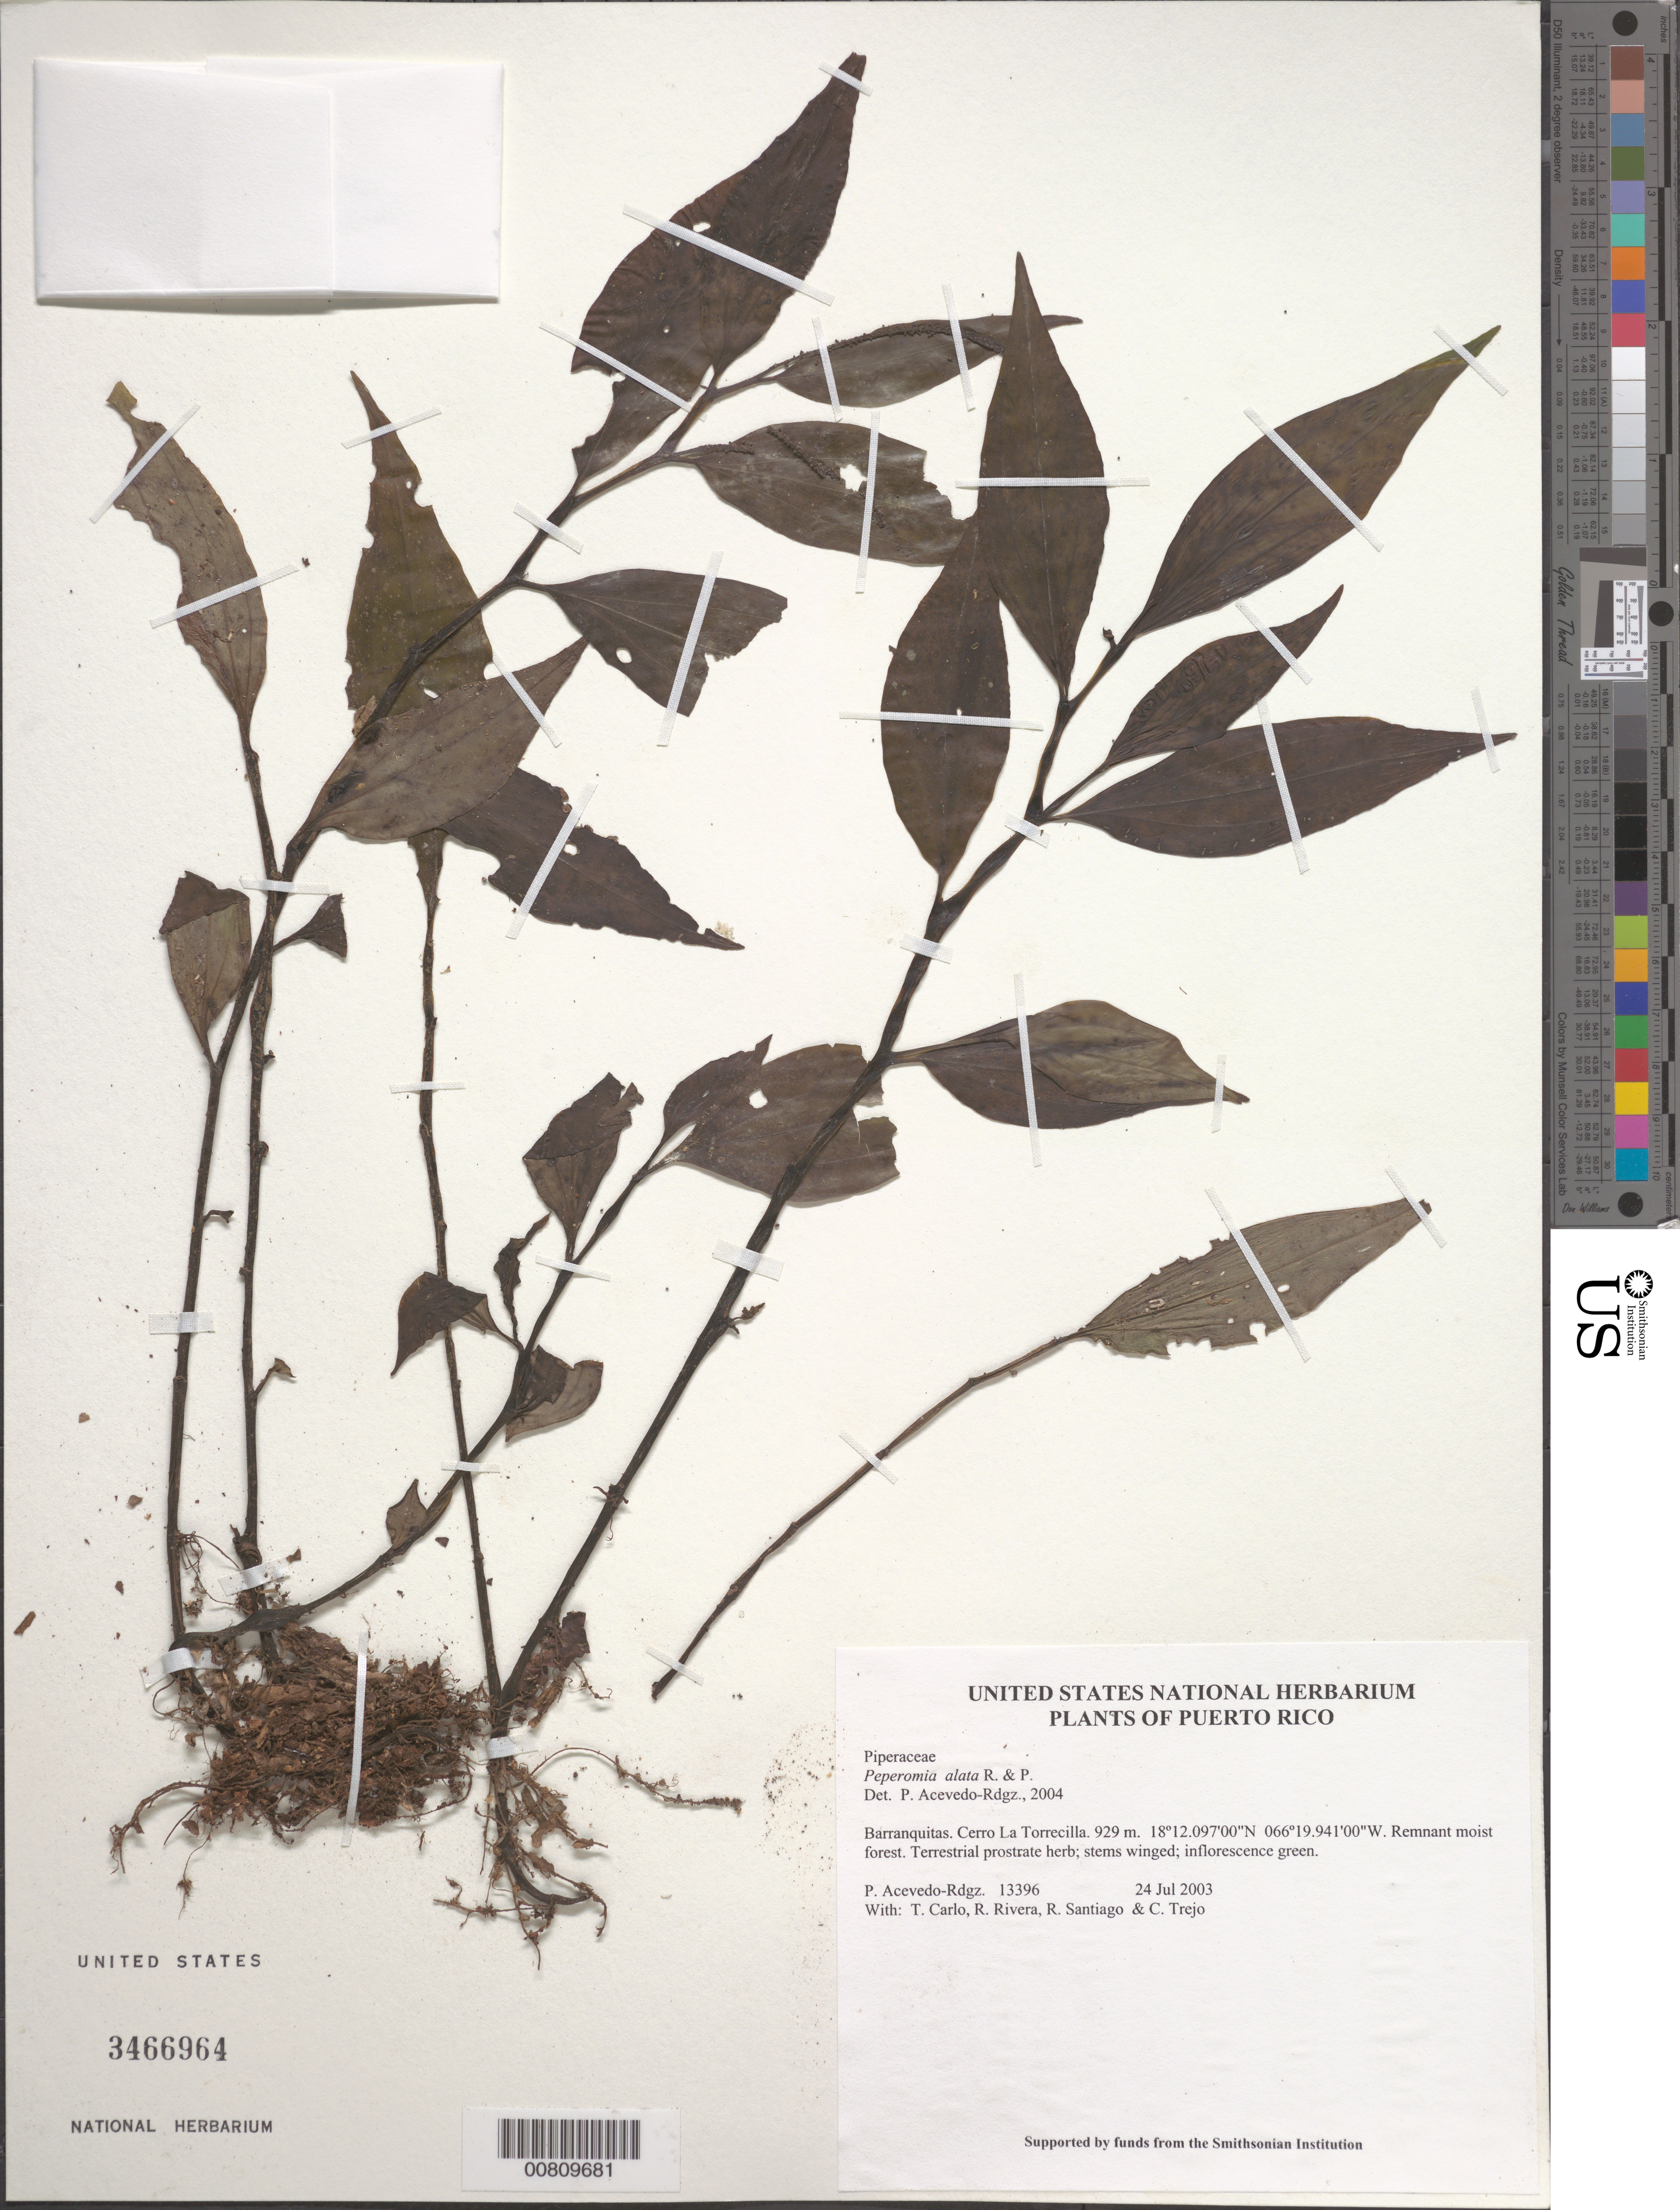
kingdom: Plantae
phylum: Tracheophyta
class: Magnoliopsida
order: Piperales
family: Piperaceae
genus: Peperomia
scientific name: Peperomia alata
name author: Ruiz & Pav.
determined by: Acevedo-Rodríguez, P., (BOT), Smithsonian Institution - National Museum of Natural History (UNITED STATES)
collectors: P. Acevedo-Rodr., T. Carlo, R. Rivera, R. Santiago & C. Trejo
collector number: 13396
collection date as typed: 24 Jul 2003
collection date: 2003-07-24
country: Puerto Rico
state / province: Barranquitas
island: Puerto Rico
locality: Barranquitas. Cerro La Torrecilla.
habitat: Remnant moist forest.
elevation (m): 929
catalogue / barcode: US 3466964